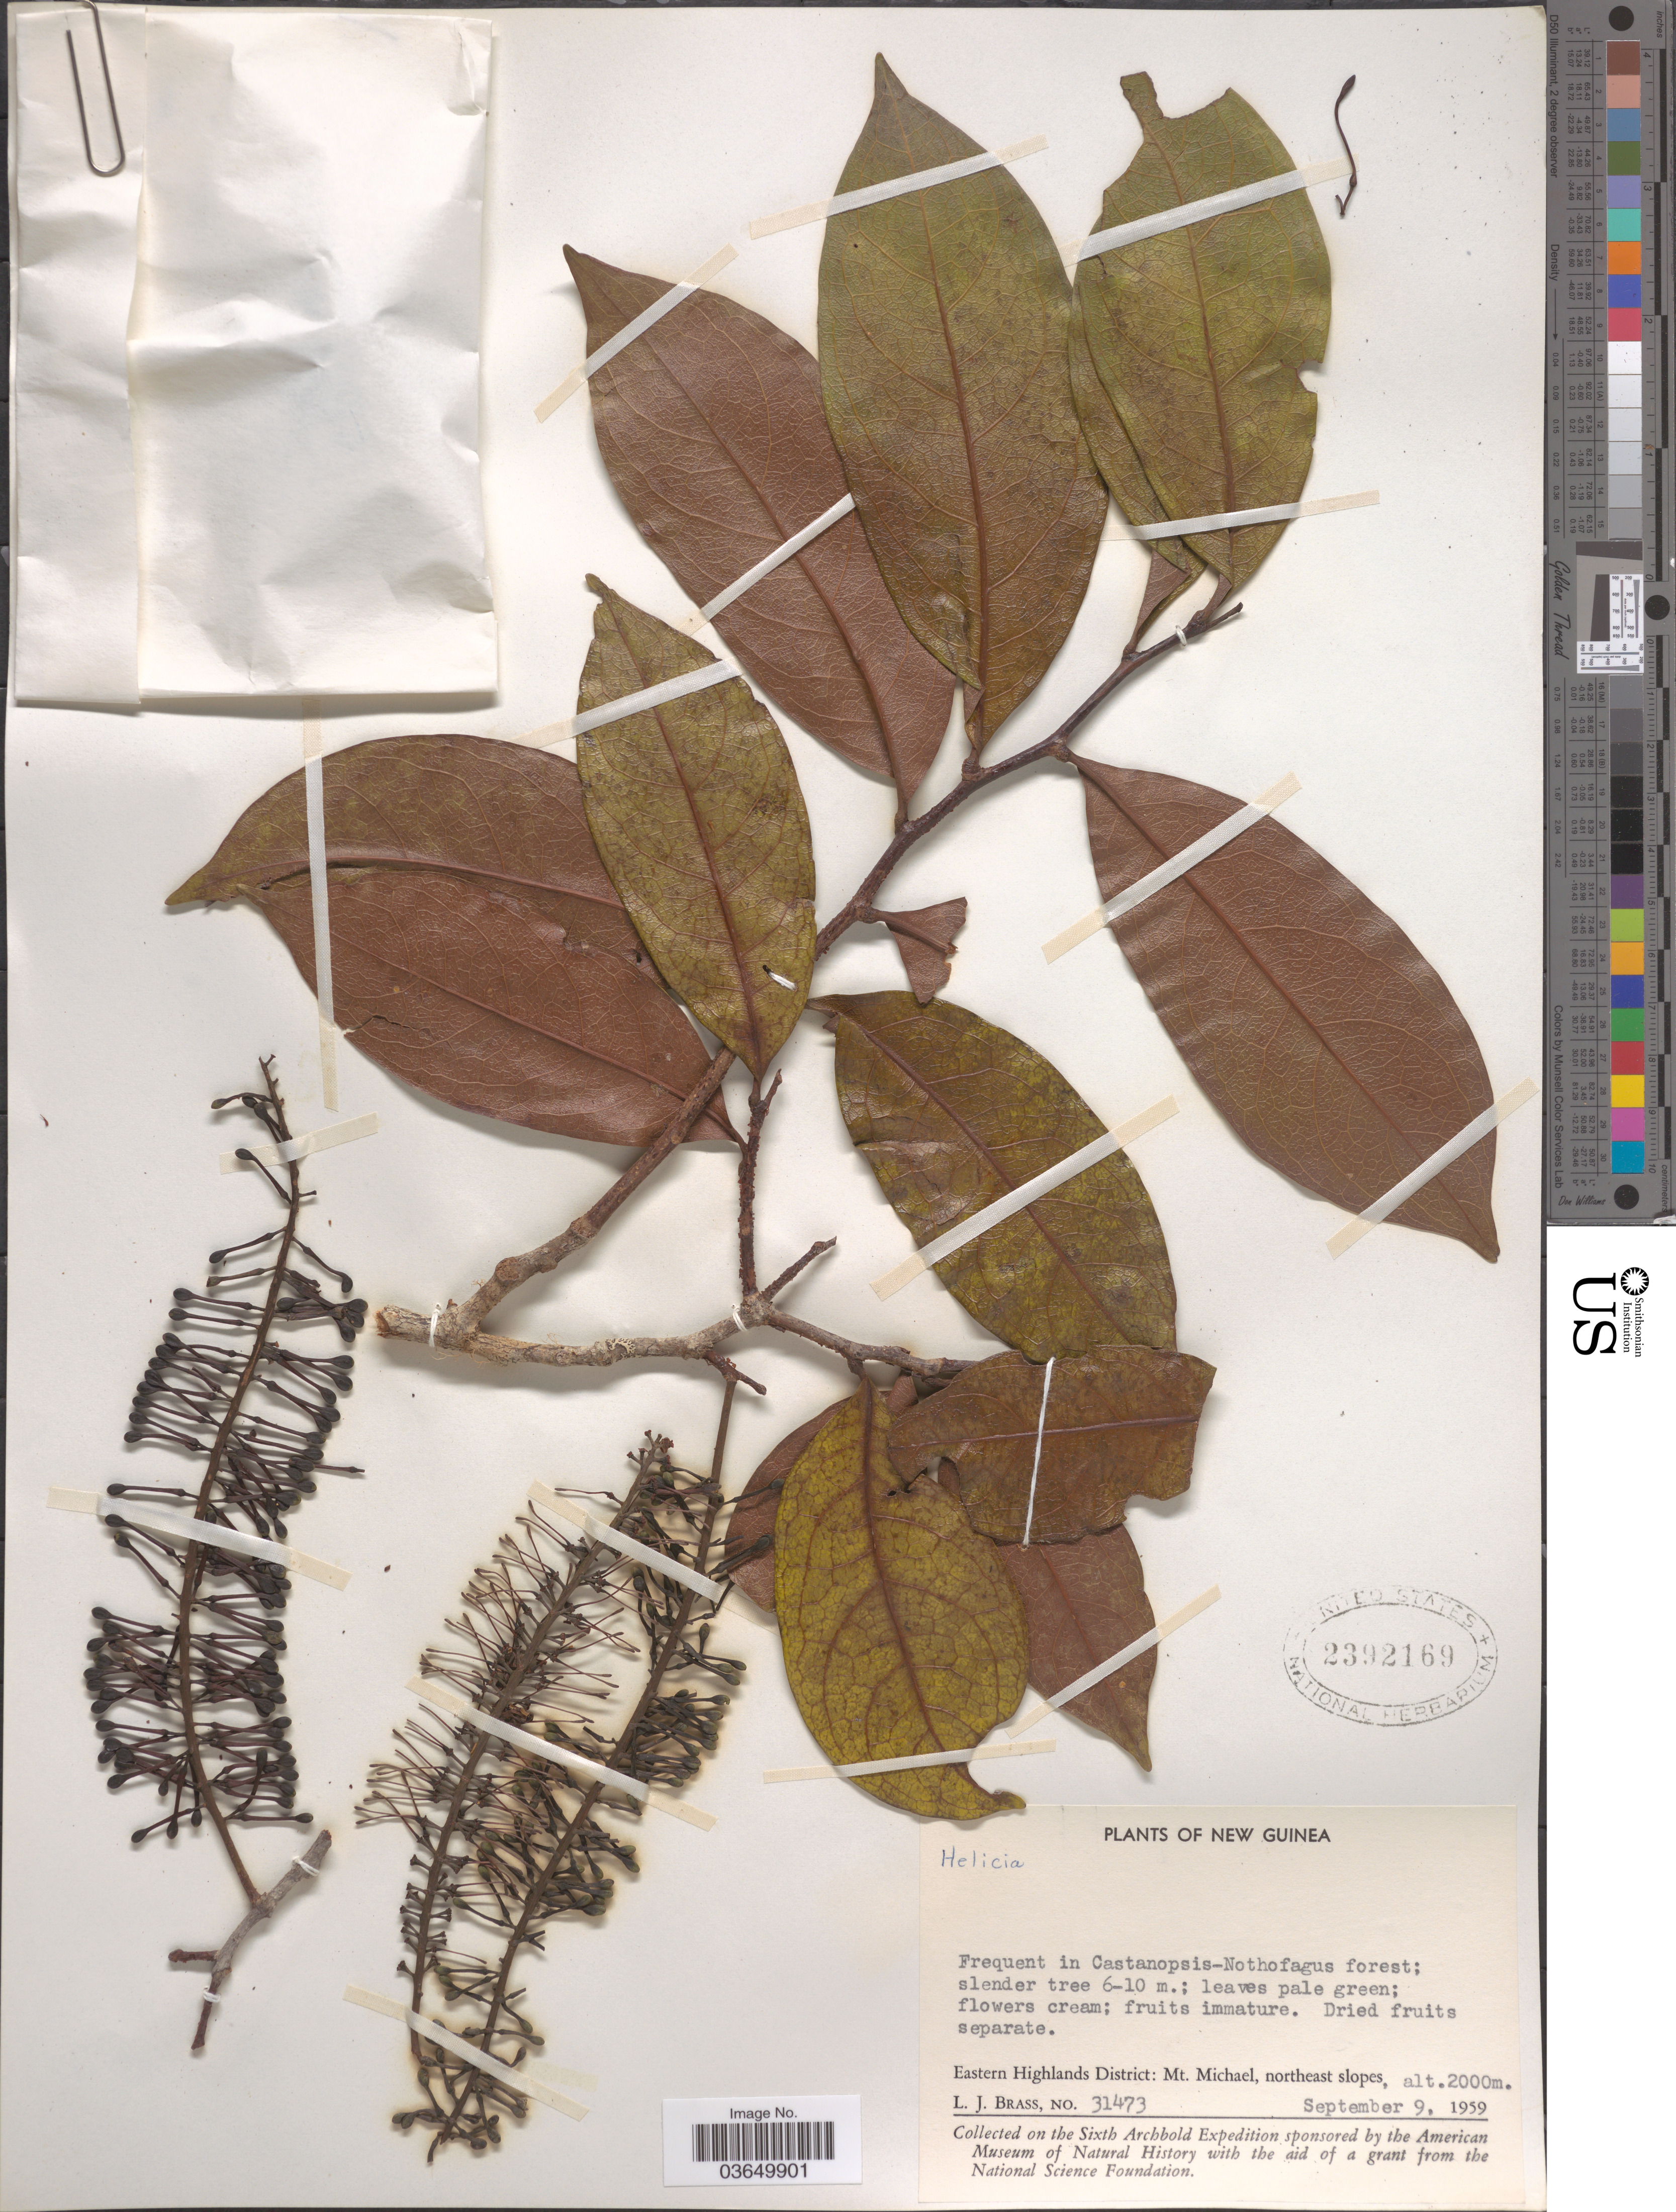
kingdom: Plantae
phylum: Tracheophyta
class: Magnoliopsida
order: Proteales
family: Proteaceae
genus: Helicia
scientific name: Helicia sp.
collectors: L. J. Brass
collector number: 31473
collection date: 1959-09-09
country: Papua New Guinea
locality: New Guinea. Eastern Highlands District: Mt. Michael, northeast slopes.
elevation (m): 2000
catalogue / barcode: US 2392169